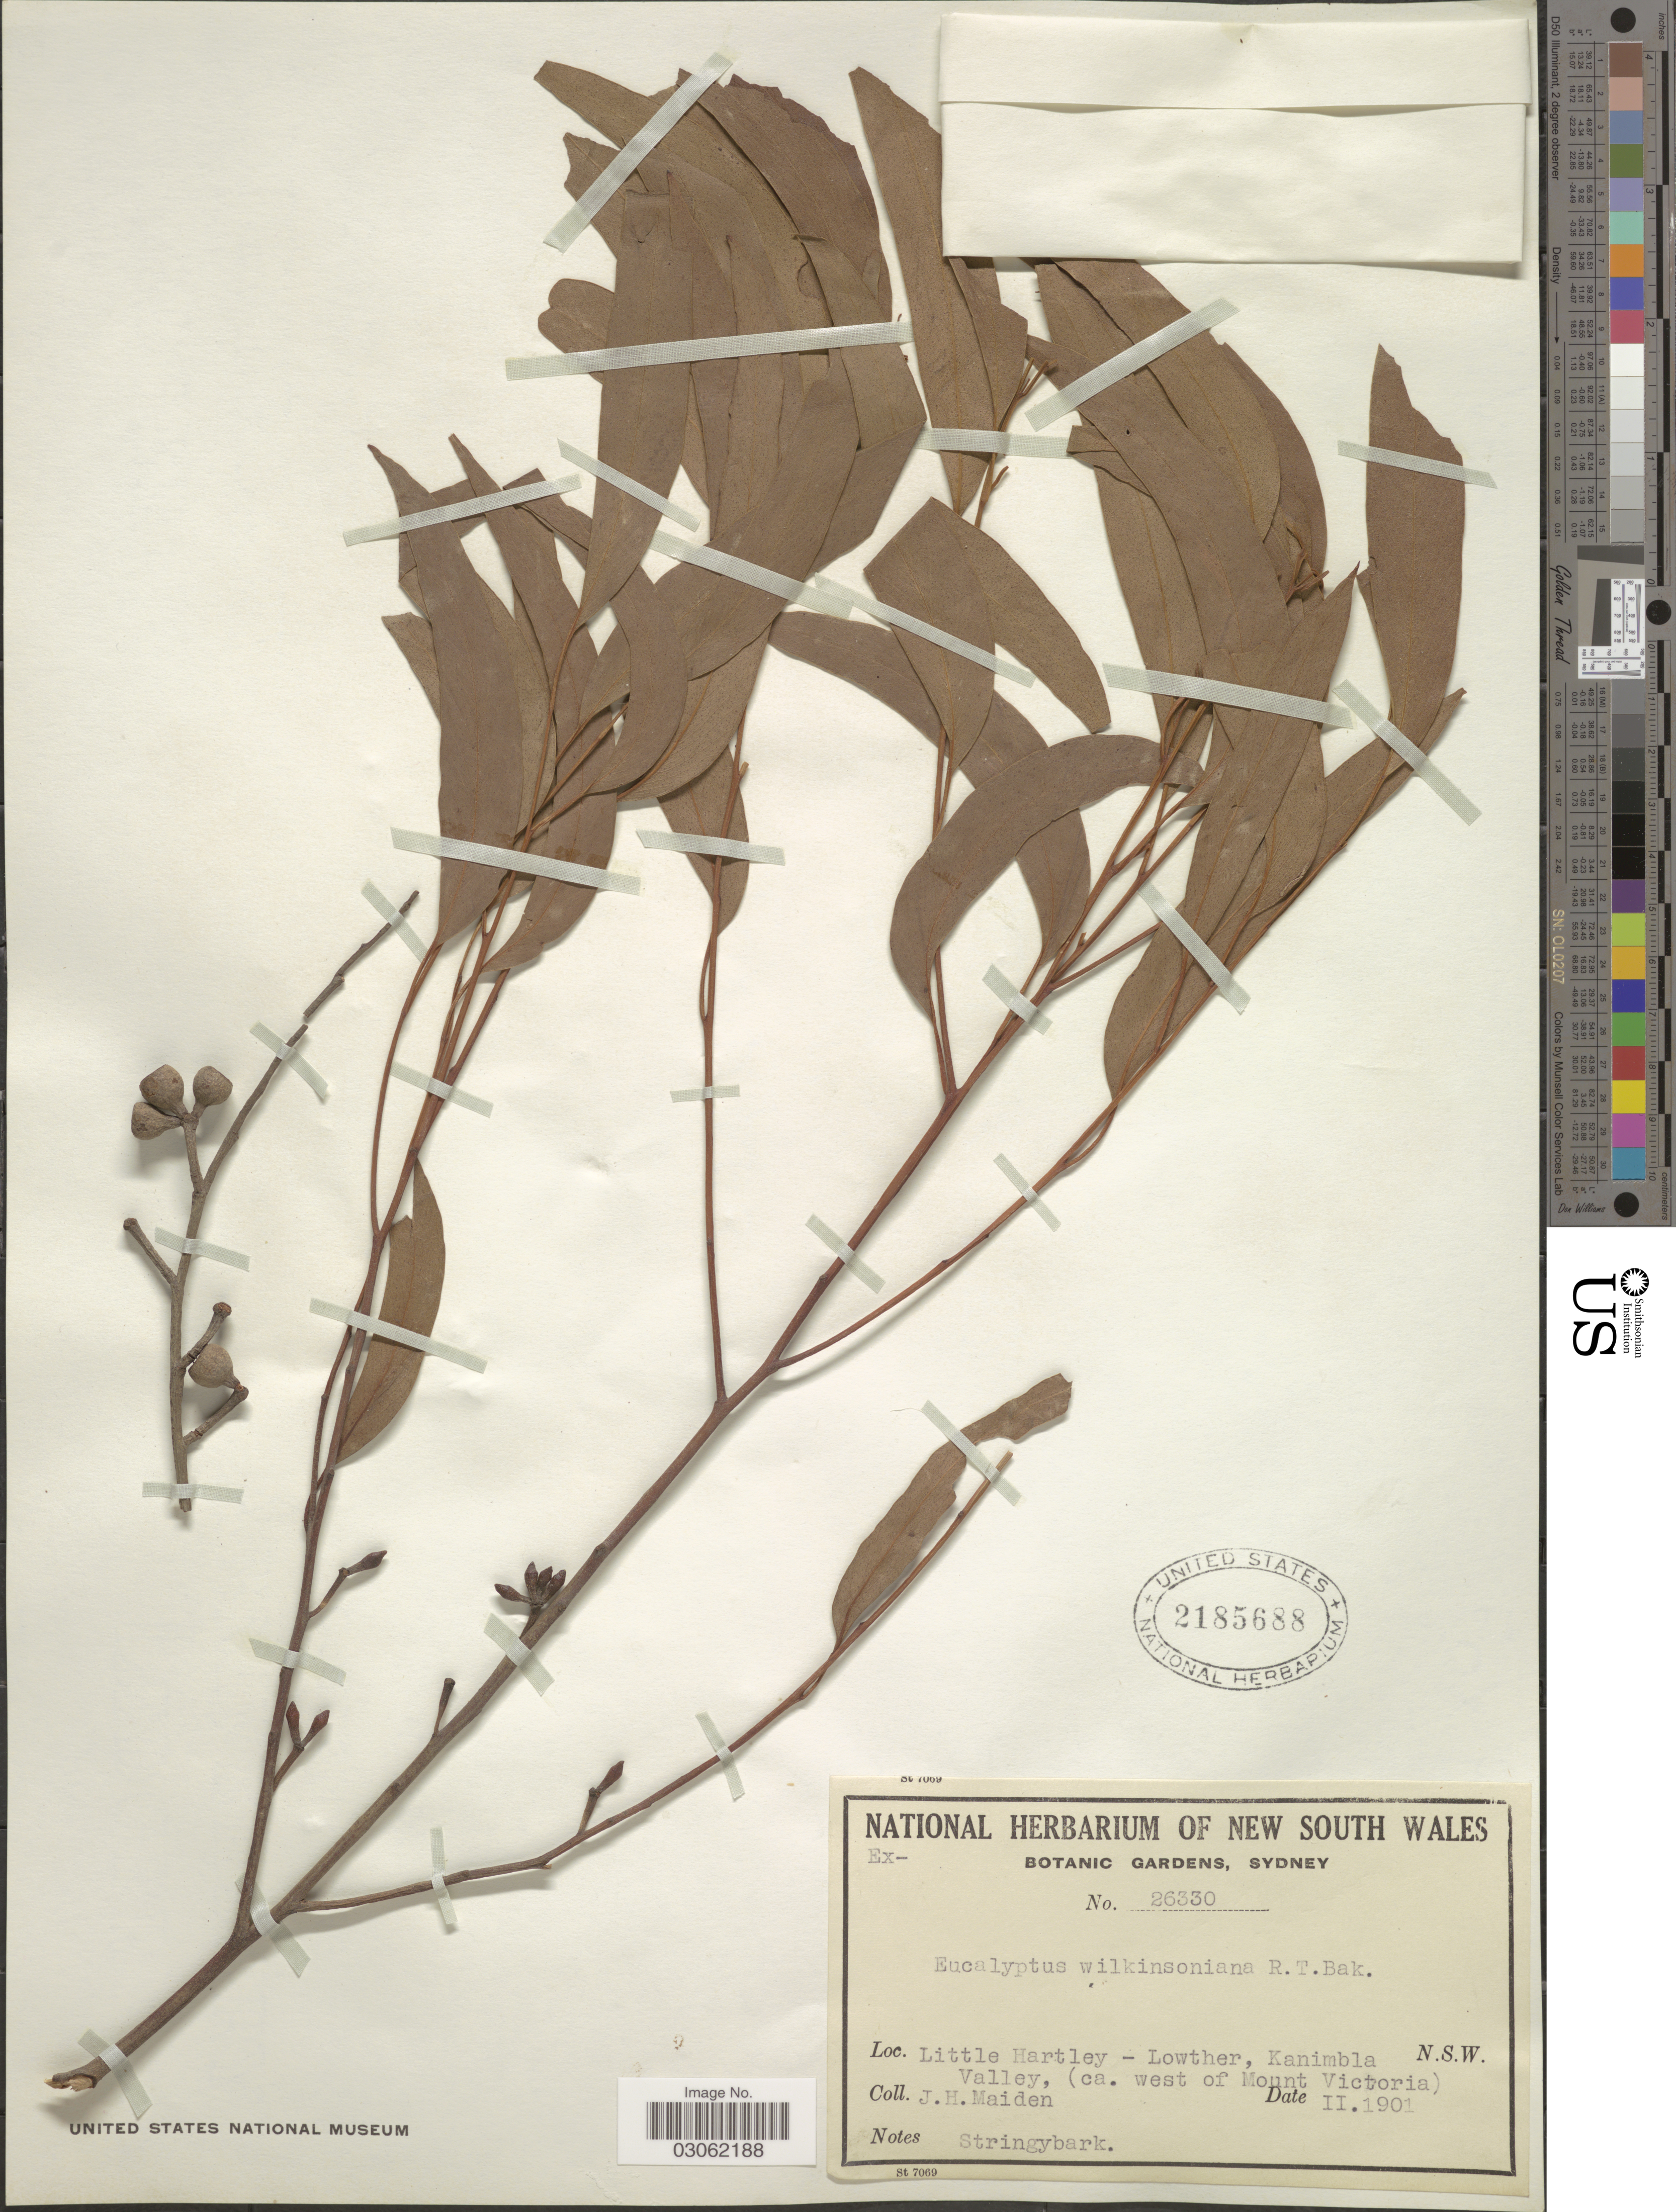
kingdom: Plantae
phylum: Tracheophyta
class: Magnoliopsida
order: Myrtales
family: Myrtaceae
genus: Eucalyptus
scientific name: Eucalyptus wilkinsoniana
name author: R.T. Baker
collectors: J. Maiden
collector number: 26330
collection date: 1901-02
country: Australia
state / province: New South Wales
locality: Little Hartley - Lowther, Kanimbla Valley, (ca. west of Mount Victoria). N. S. W.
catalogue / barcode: US 2185688